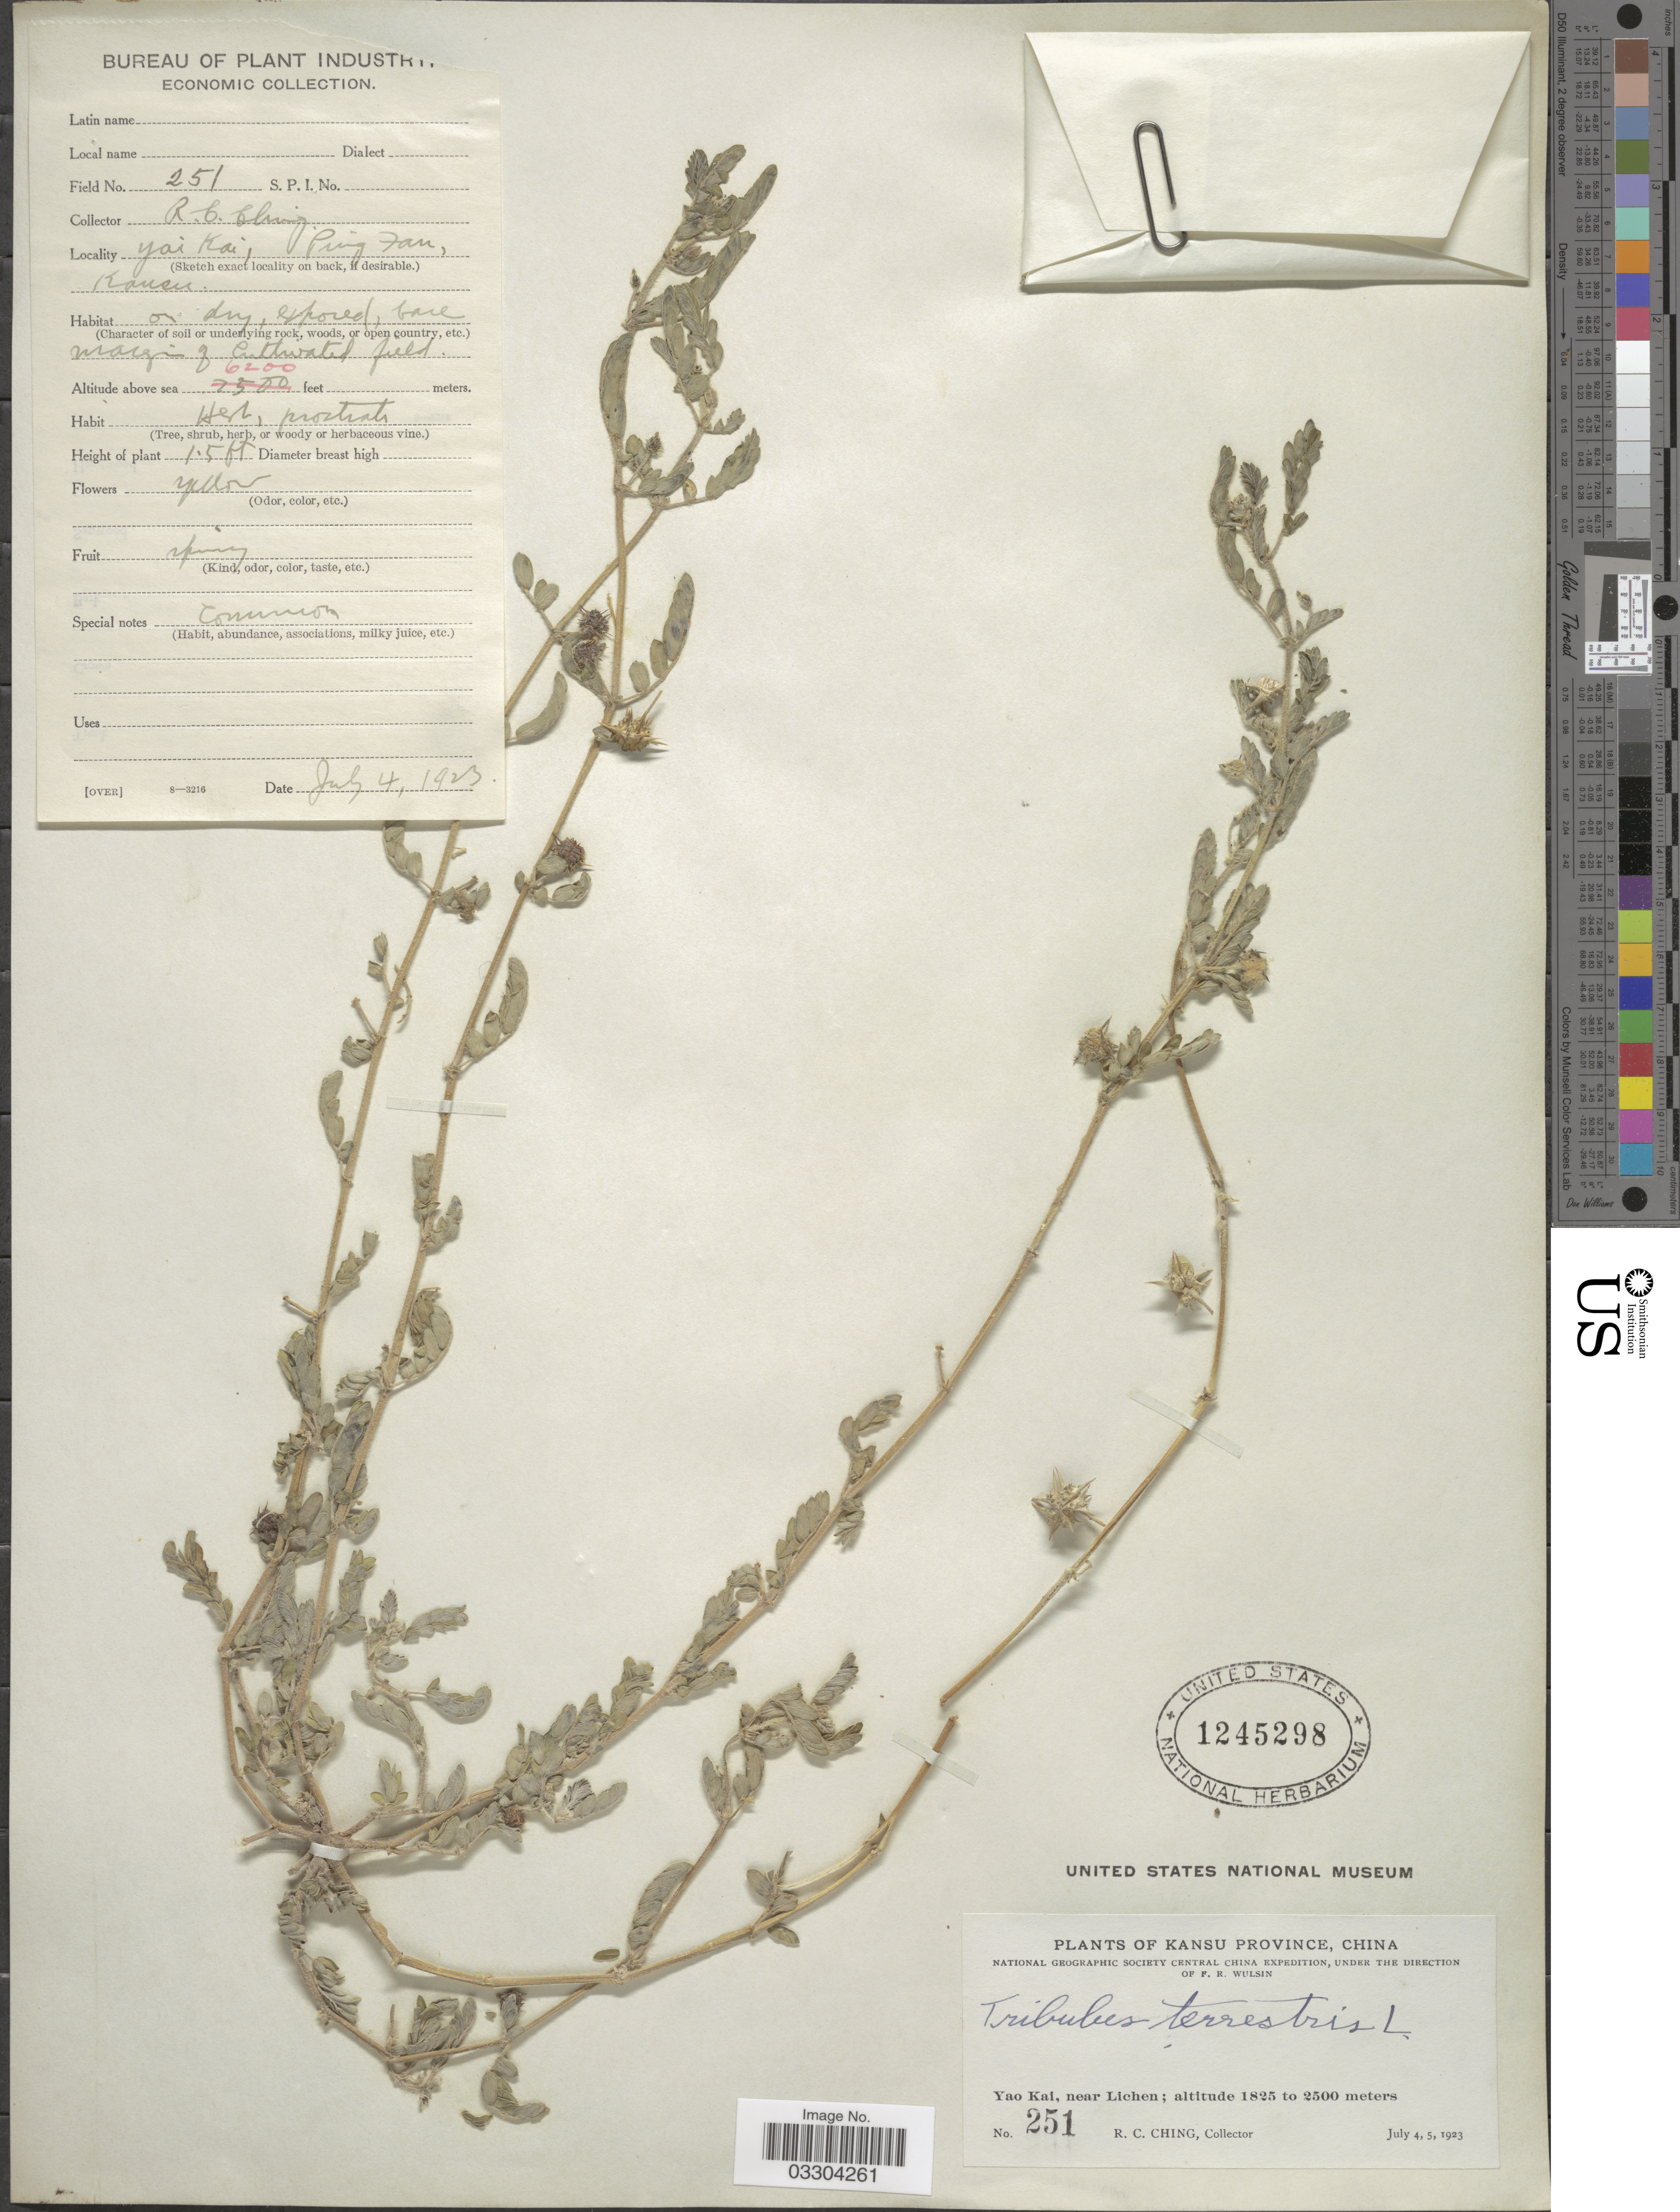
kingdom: Plantae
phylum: Tracheophyta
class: Magnoliopsida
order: Zygophyllales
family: Zygophyllaceae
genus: Tribulus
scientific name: Tribulus terrestris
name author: L.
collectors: R. C. Ching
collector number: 251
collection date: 1923-07-04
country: China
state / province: Gansu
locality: Kansu Province, Yao Kai, near Lichen. Ping Fan.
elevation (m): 1890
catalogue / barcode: US 1245298